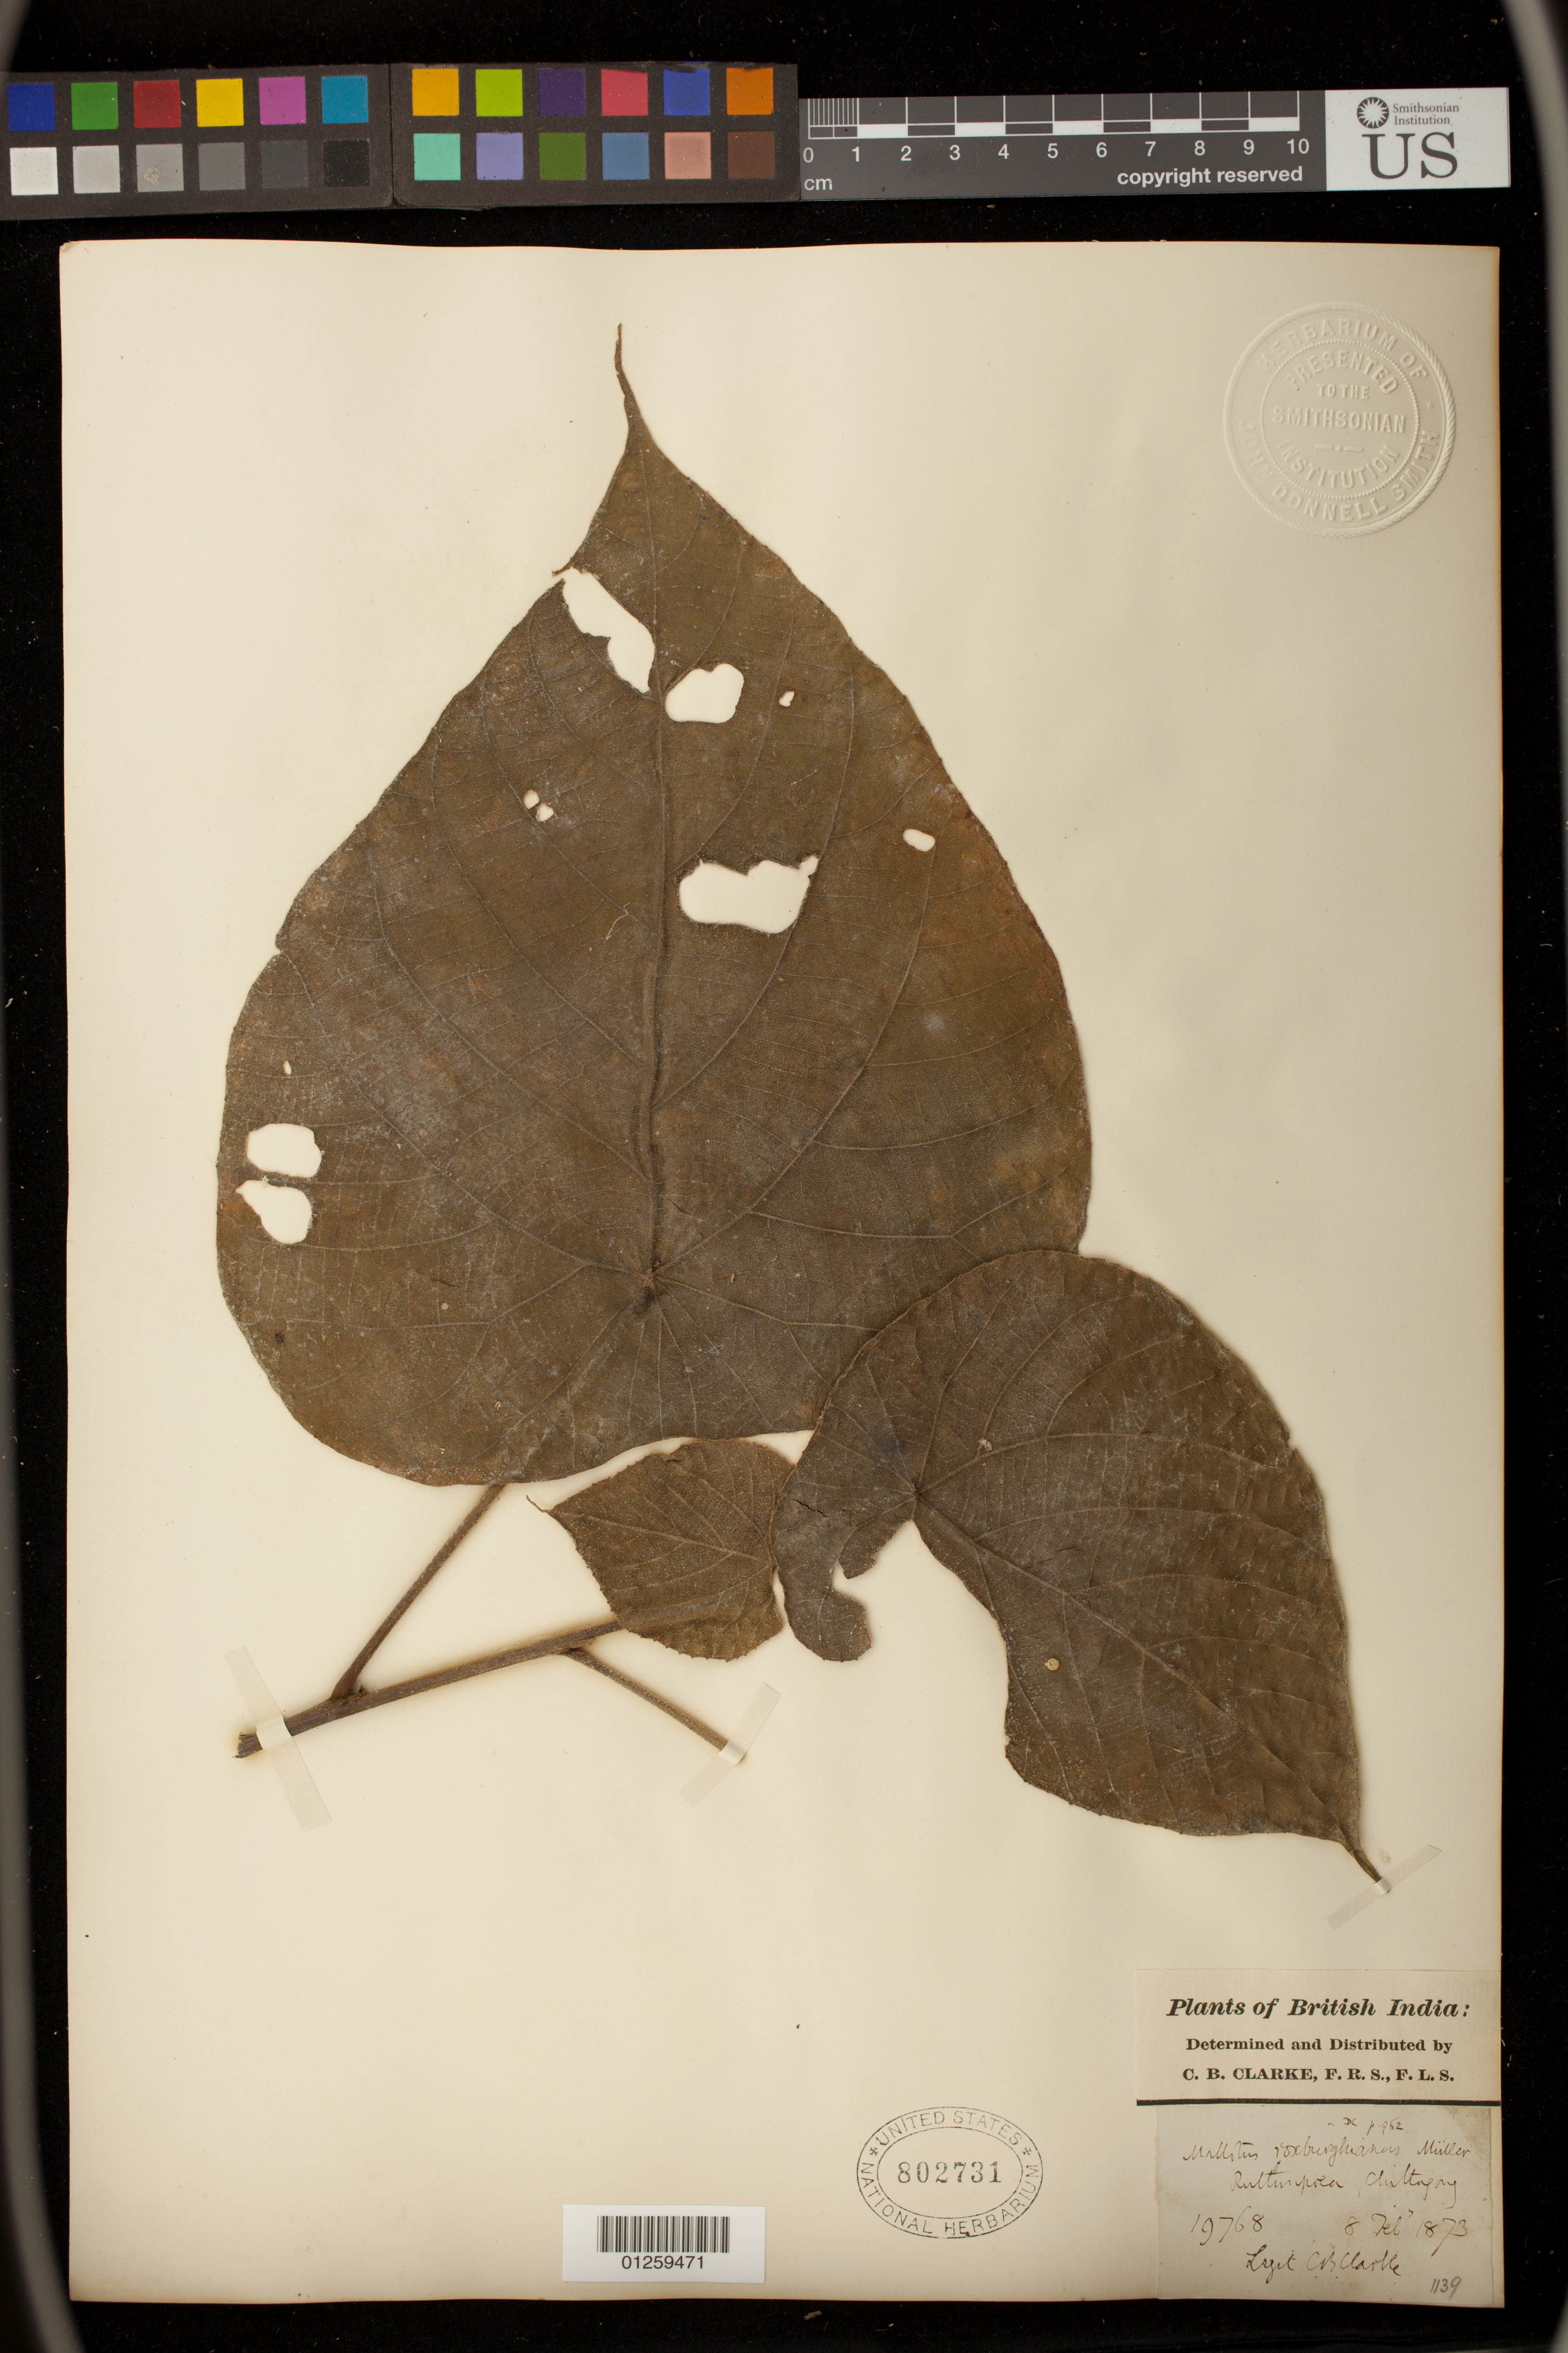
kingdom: Plantae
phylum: Tracheophyta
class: Magnoliopsida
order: Malpighiales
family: Euphorbiaceae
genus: Mallotus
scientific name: Mallotus roxburghianus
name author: Müll. Arg.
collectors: C. B. Clarke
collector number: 19768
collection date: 1873-02-08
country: India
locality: Rultinpoea, Chiltapory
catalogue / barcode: US 802731